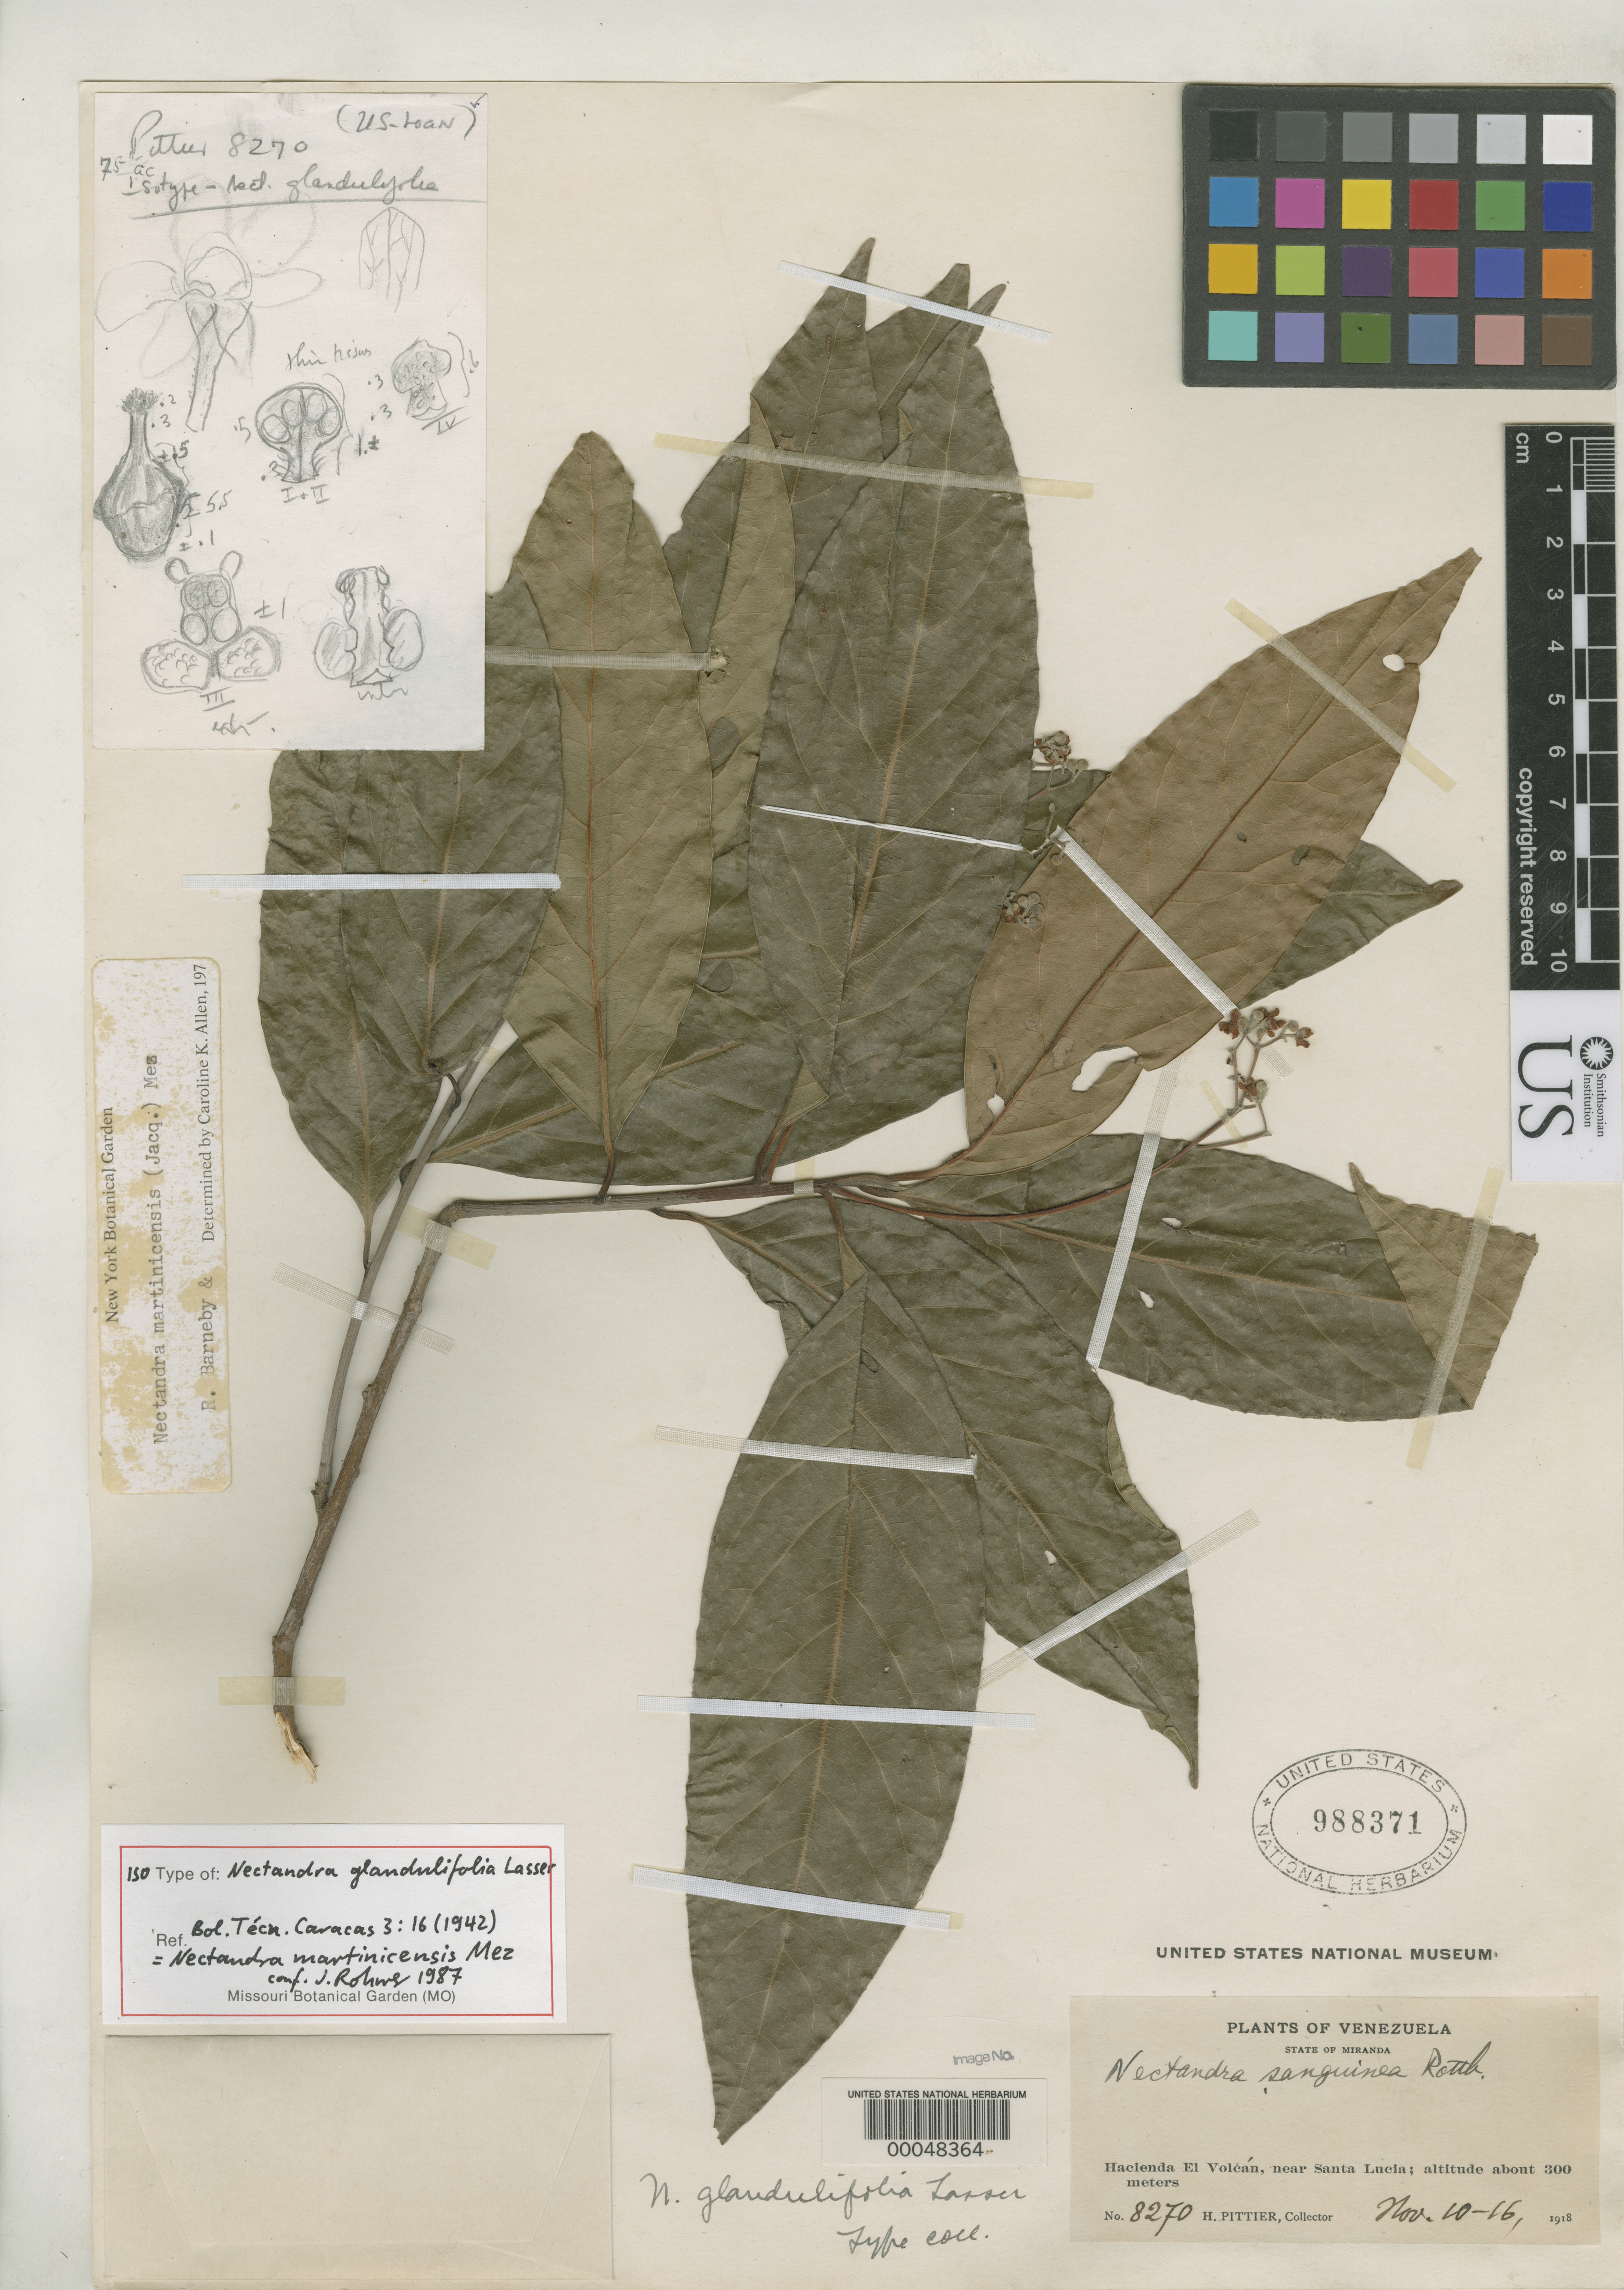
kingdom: Plantae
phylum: Tracheophyta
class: Magnoliopsida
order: Laurales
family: Lauraceae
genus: Nectandra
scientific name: Nectandra glandulifolia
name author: Lasser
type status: Type Fragment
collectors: H. F. Pittier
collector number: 8270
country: Venezuela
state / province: Miranda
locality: Hacienda El Volcan, near Santa Lucia.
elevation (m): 300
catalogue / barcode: US 988371